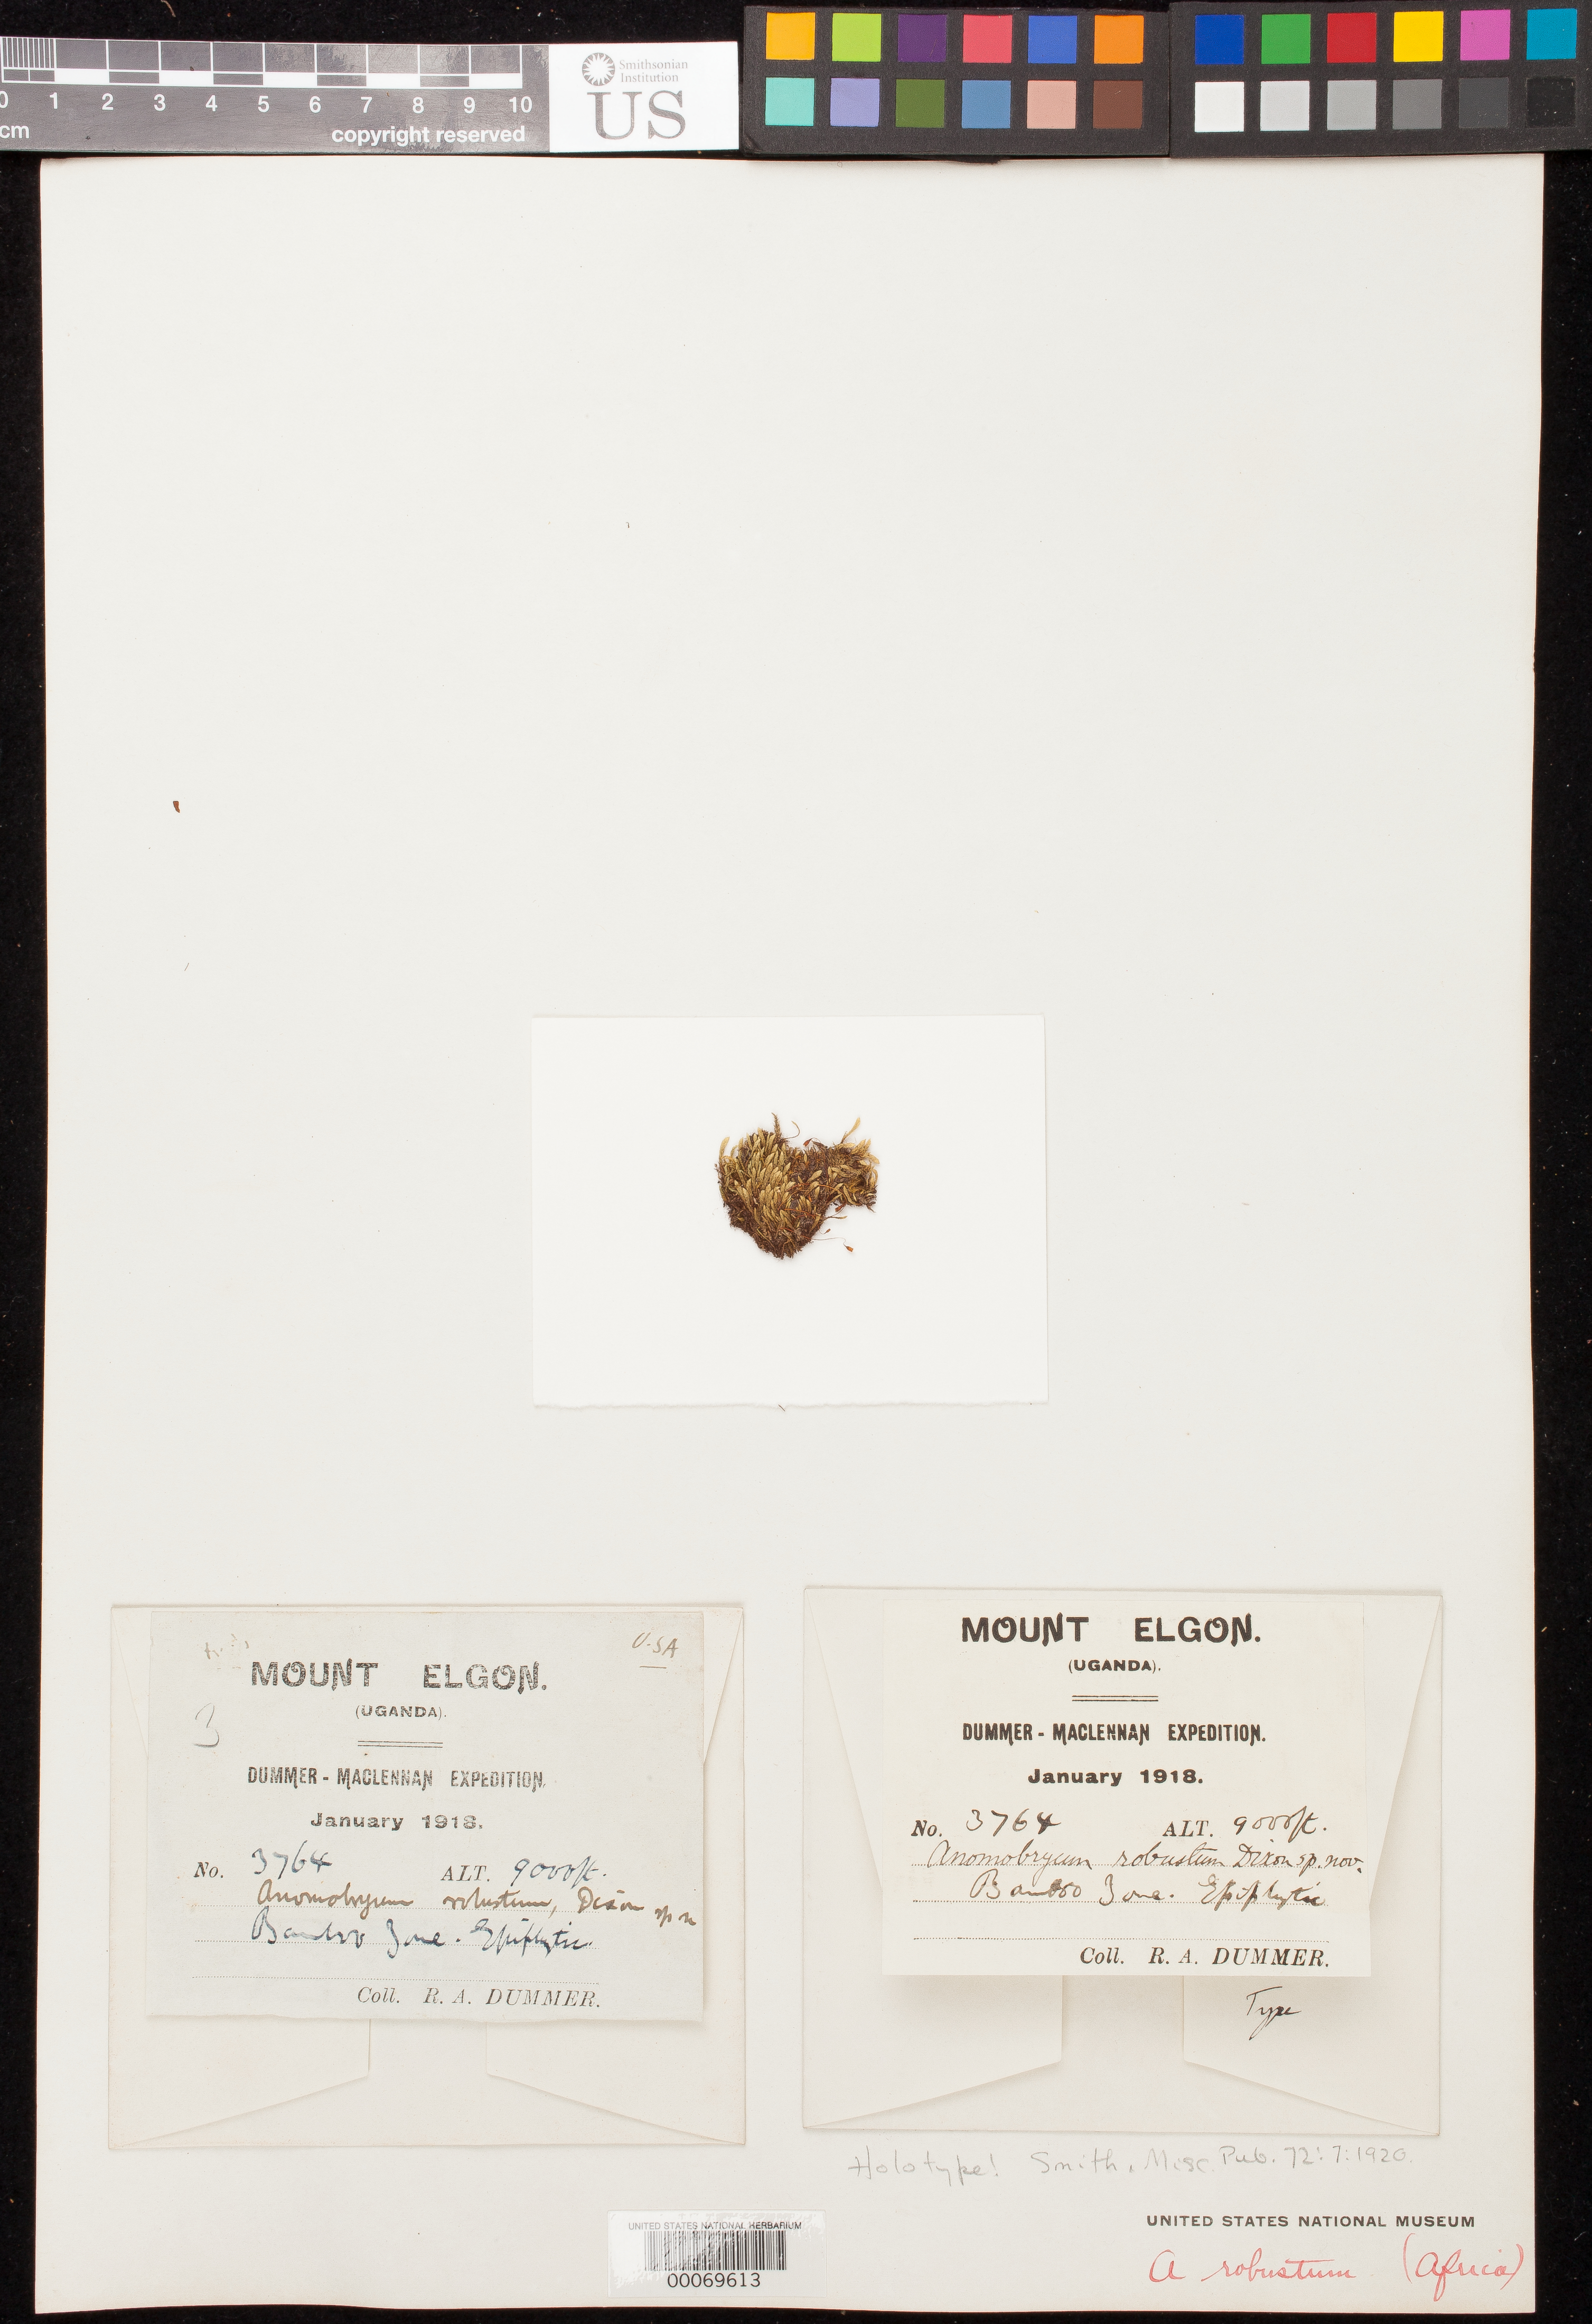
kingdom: Plantae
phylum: Bryophyta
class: Bryopsida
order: Bryales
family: Bryaceae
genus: Anomobryum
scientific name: Anomobryum robustum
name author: Dixon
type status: Holotype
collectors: R. Dümmer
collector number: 3764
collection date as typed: Jan 1918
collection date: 1918-01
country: Uganda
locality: Mt. Elgon, bamboo zone.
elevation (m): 2743